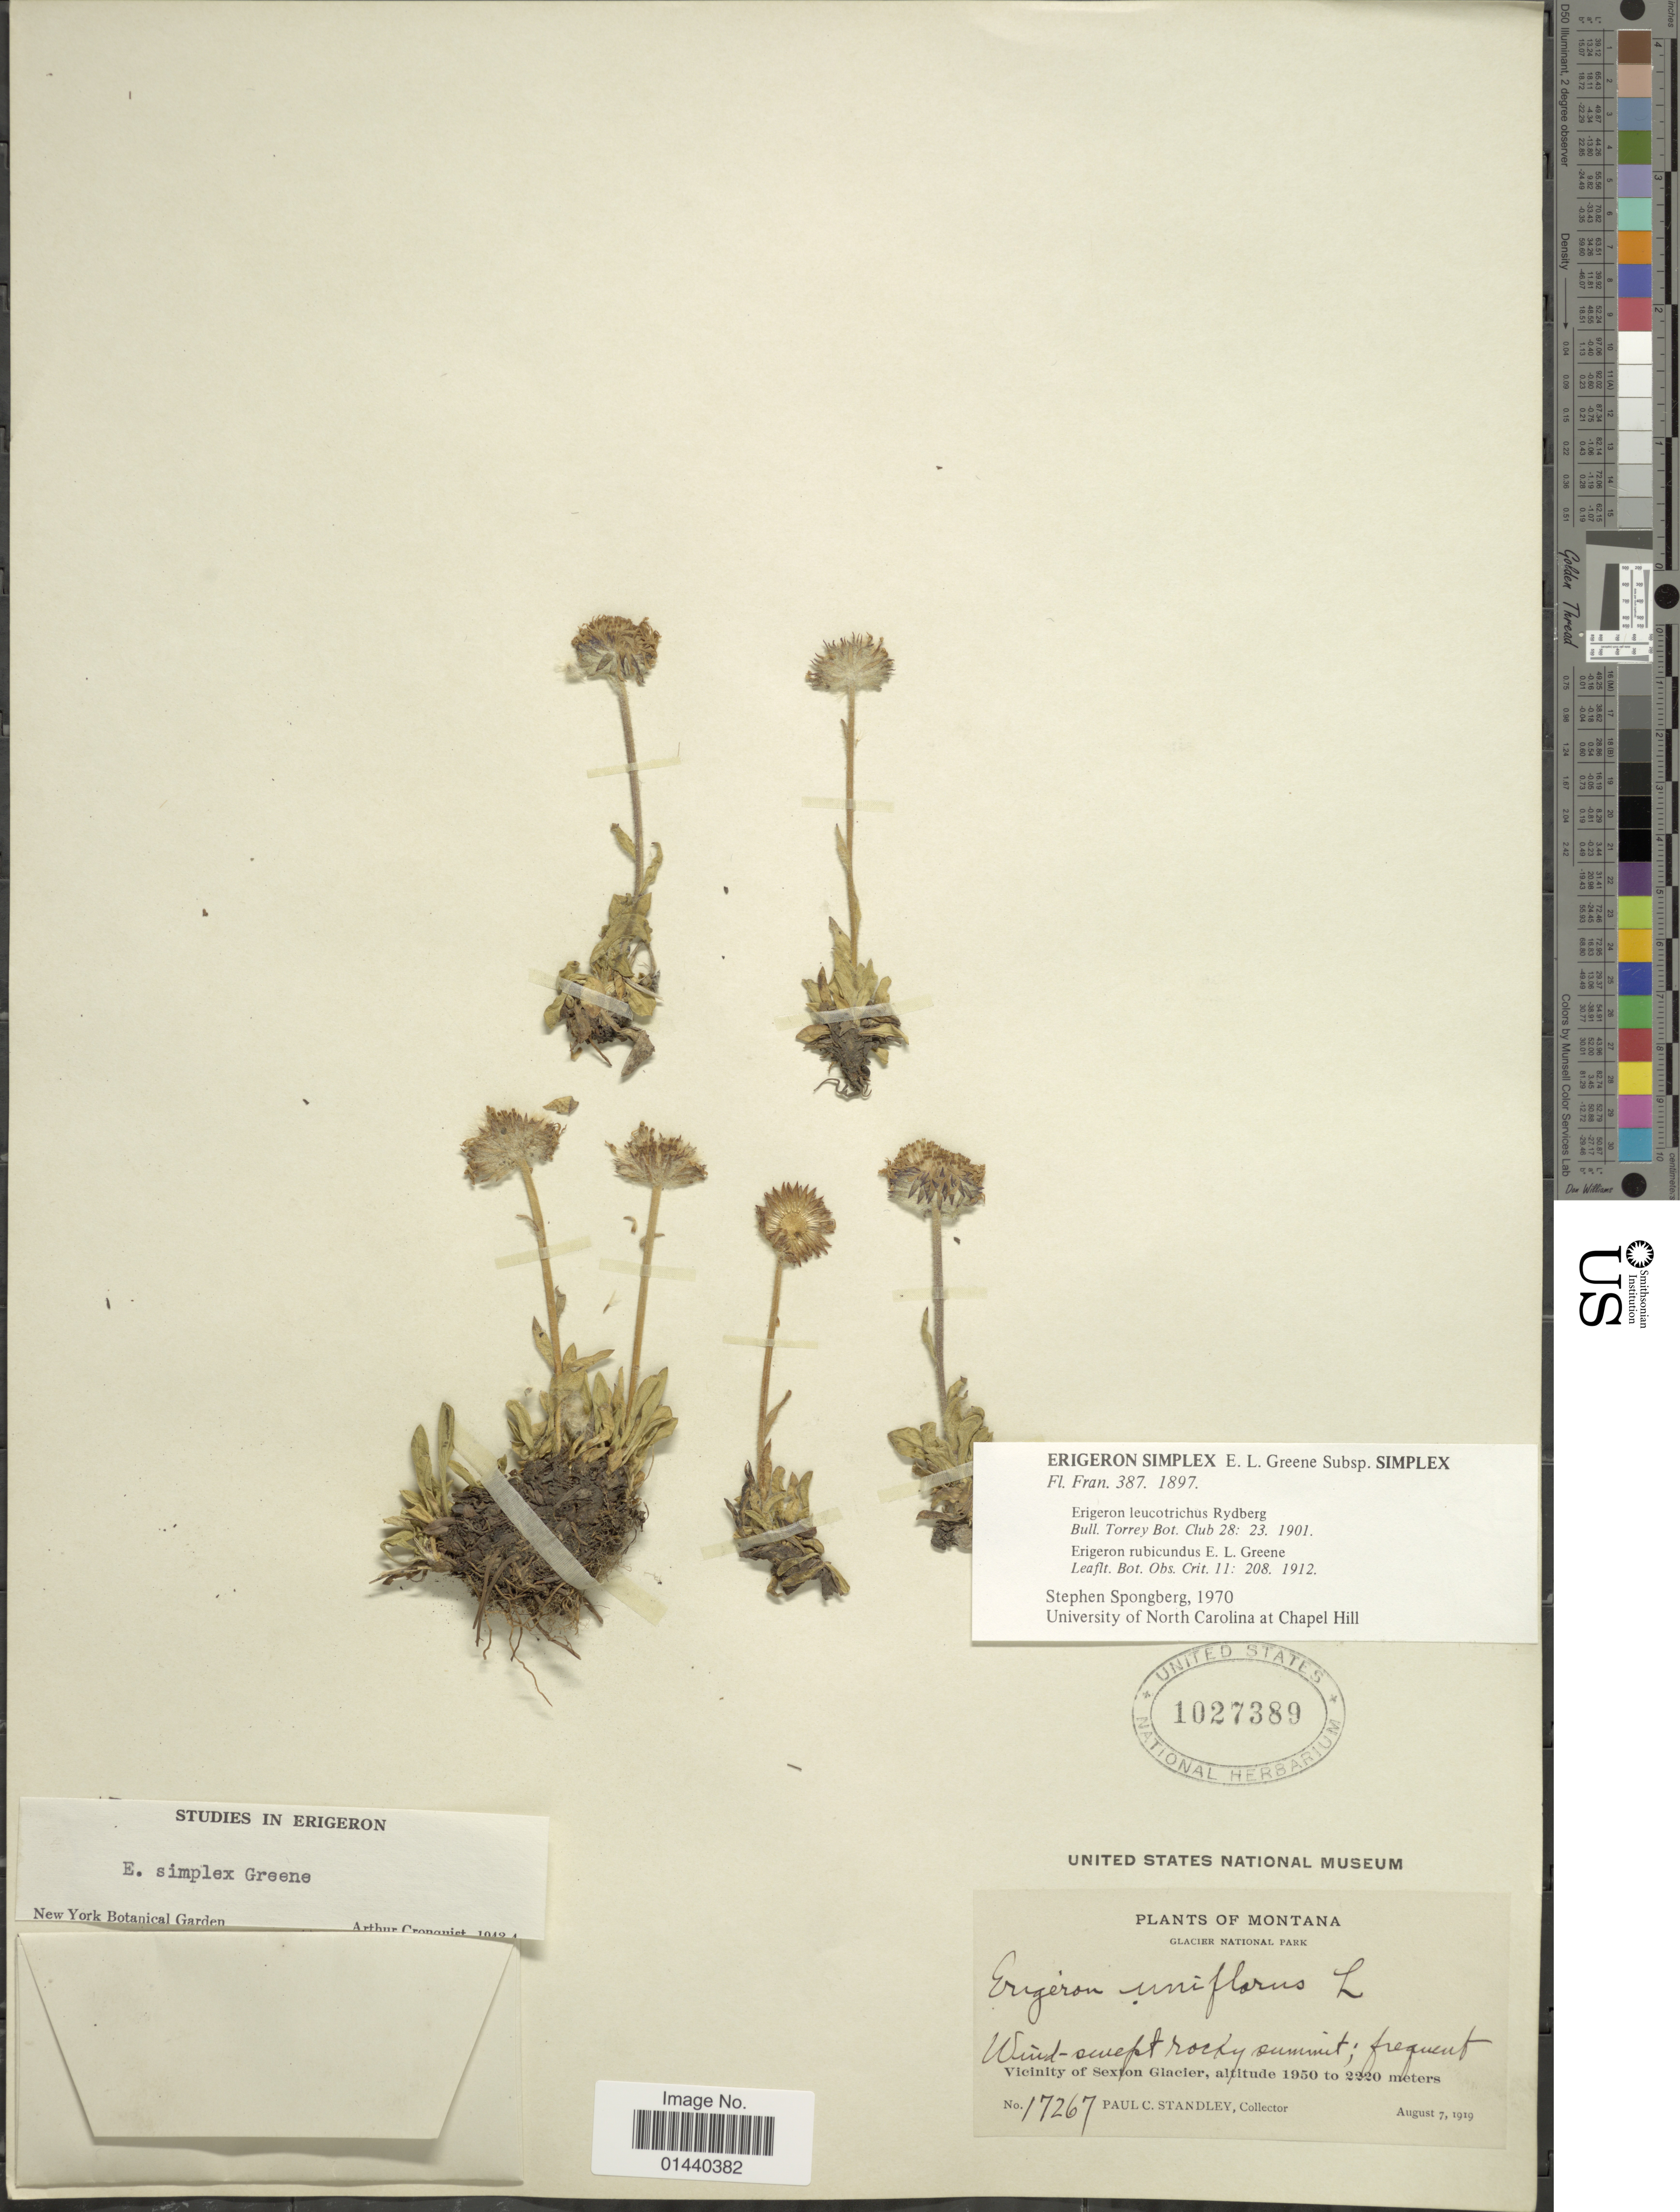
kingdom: Plantae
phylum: Tracheophyta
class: Magnoliopsida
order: Asterales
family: Asteraceae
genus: Erigeron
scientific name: Erigeron simplex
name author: Greene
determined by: Cronquist, A. J.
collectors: P. C. Standley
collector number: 17267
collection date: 1919-08-07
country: United States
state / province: Montana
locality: Glacier National Park. Vicinity of Sexton Glacier.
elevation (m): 1950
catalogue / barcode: US 1027389